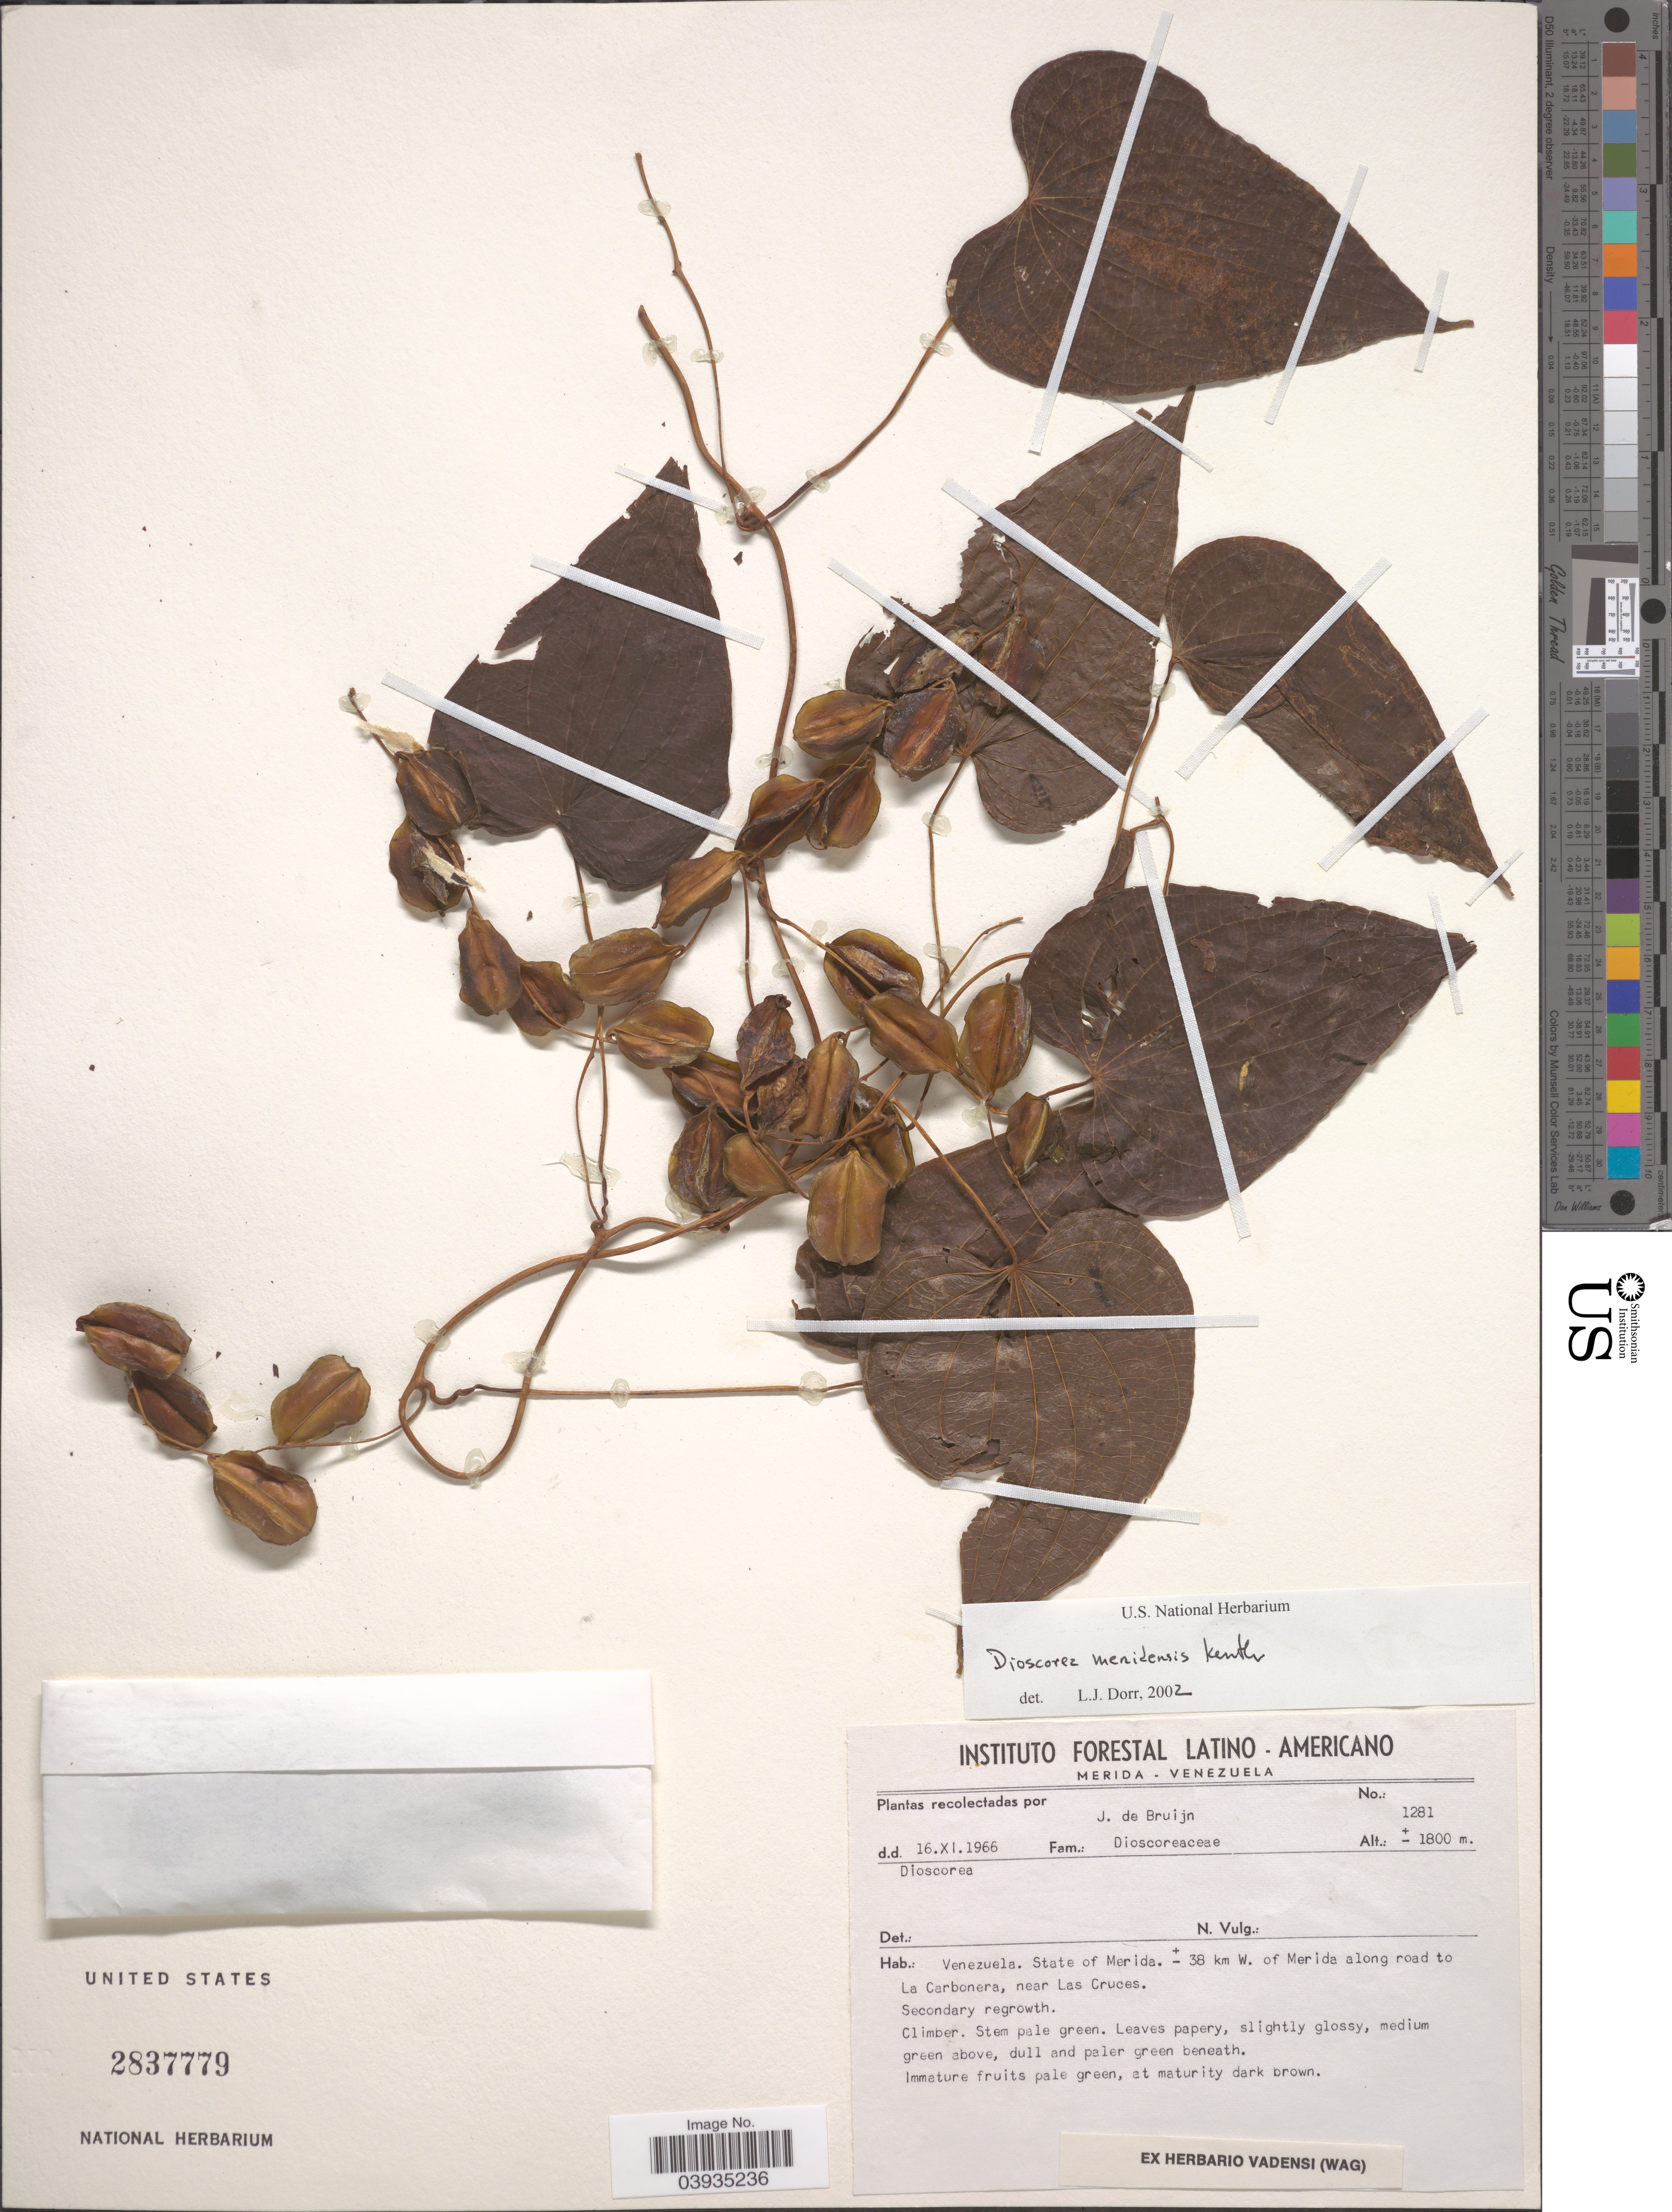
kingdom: Plantae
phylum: Tracheophyta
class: Liliopsida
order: Dioscoreales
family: Dioscoreaceae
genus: Dioscorea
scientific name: Dioscorea meridensis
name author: Kunth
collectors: J. Bruijn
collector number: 1281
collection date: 1966-11-16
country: Venezuela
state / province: Merida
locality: ± 38 km W. of Merida along road to La Carbonera, near Las Cruces.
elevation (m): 1800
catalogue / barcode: US 2837779